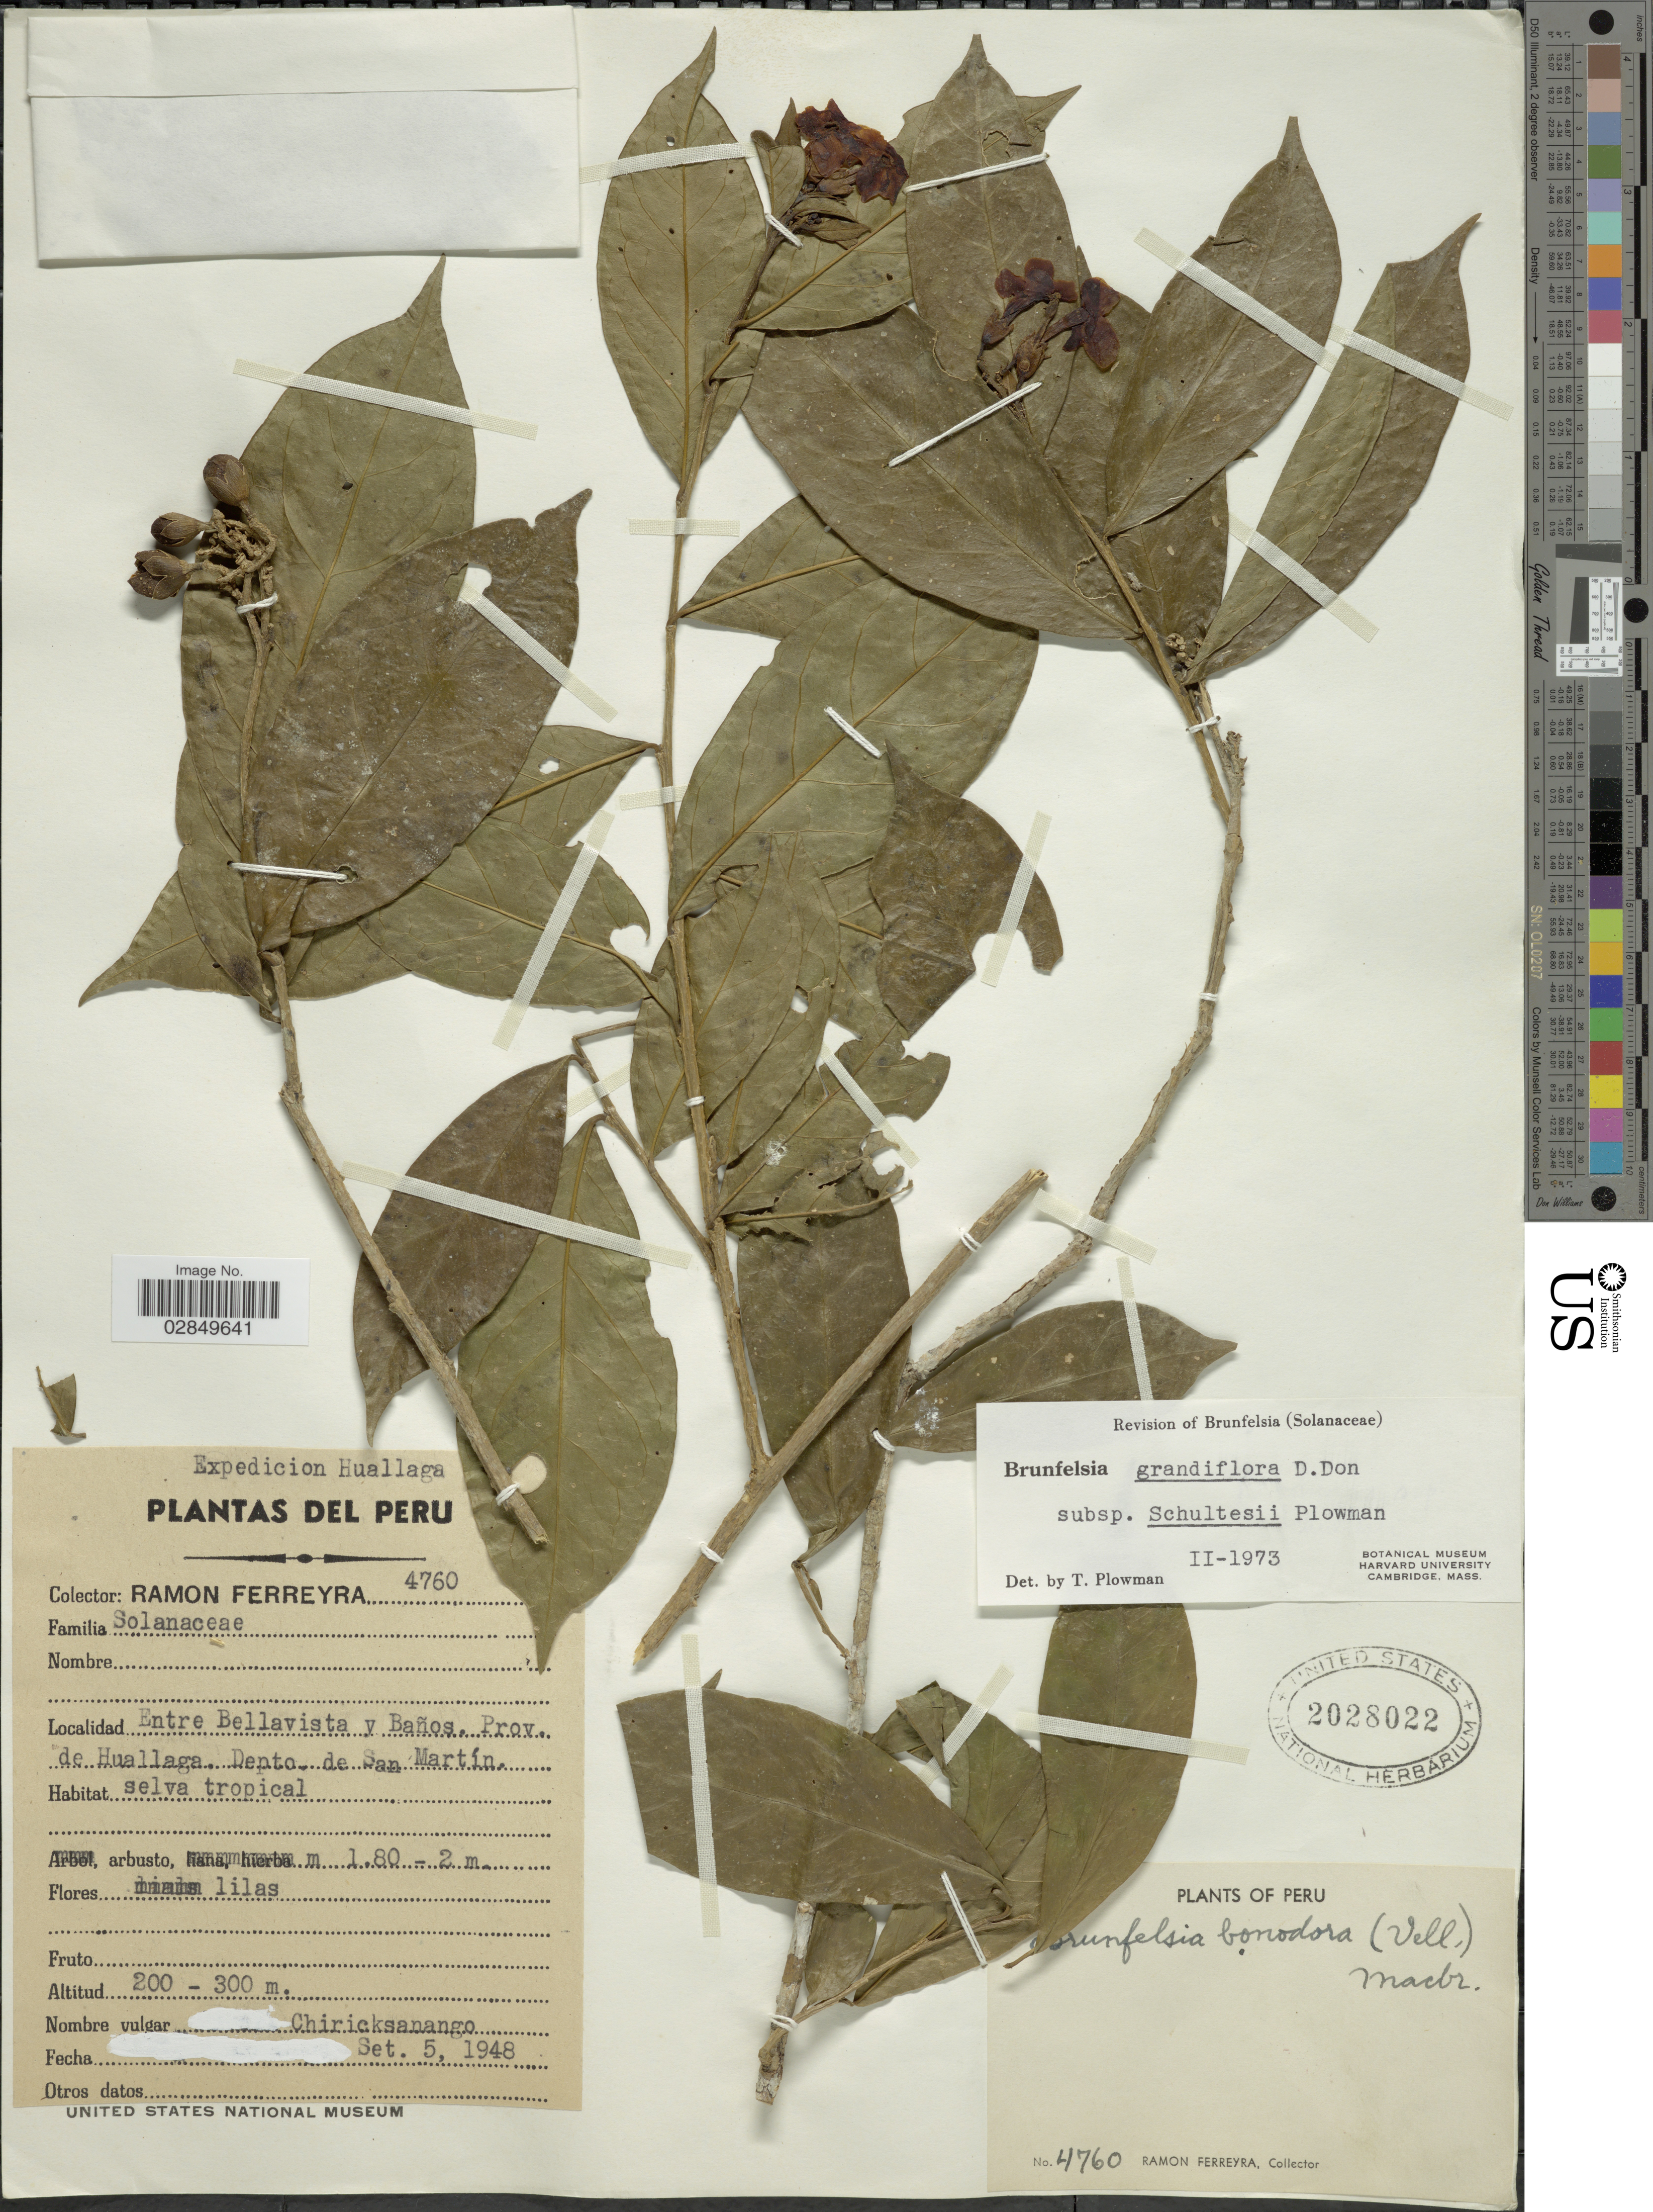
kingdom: Plantae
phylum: Tracheophyta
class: Magnoliopsida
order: Solanales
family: Solanaceae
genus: Brunfelsia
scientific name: Brunfelsia grandiflora subsp. schultesii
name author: Plowman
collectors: R. A. Ferreyra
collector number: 4760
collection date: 1948-09-05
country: Peru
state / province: San Martín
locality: Entre Bellavista y Baños, Prov. de Huallaga, Depto. de San Martín.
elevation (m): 200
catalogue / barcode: US 2028022